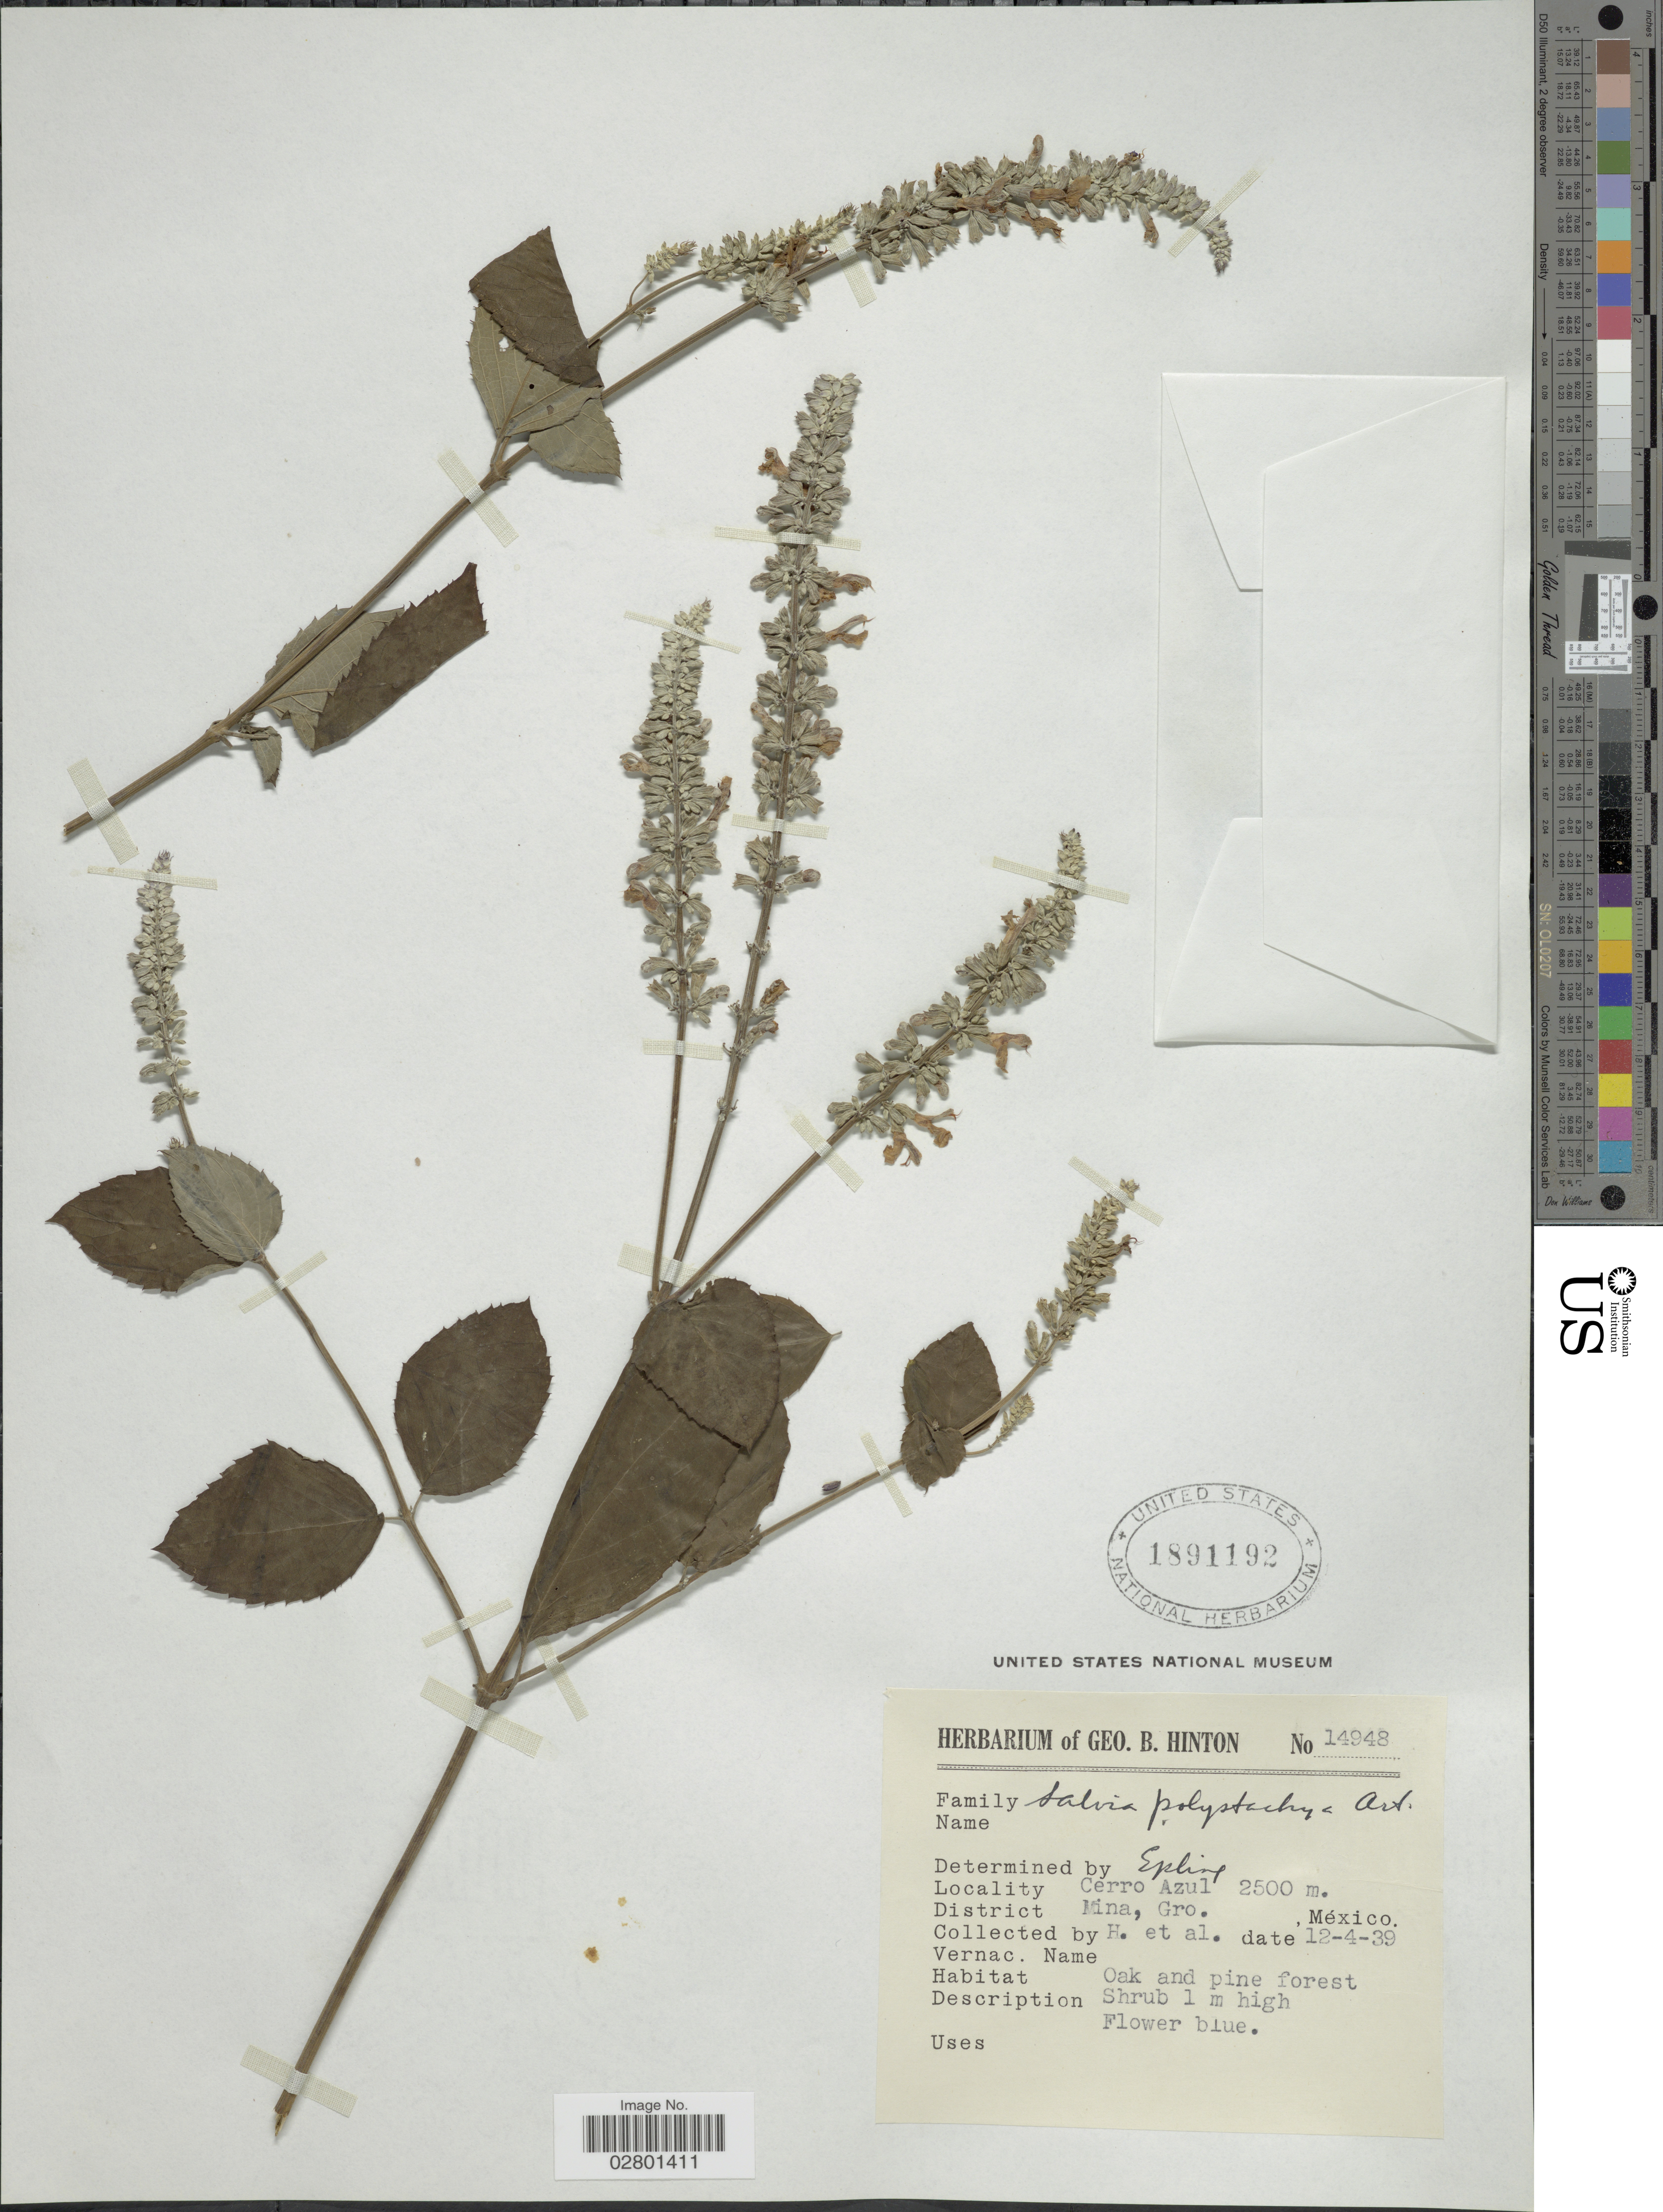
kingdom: Plantae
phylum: Tracheophyta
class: Magnoliopsida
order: Lamiales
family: Lamiaceae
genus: Salvia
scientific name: Salvia polystachya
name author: Cav.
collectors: G. B. Hinton & et al.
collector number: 14948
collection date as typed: Transcribed d/m/y: 4/12/39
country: Mexico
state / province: Guerrero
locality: Cerro Azul, District Mina.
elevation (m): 2500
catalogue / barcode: US 1891192